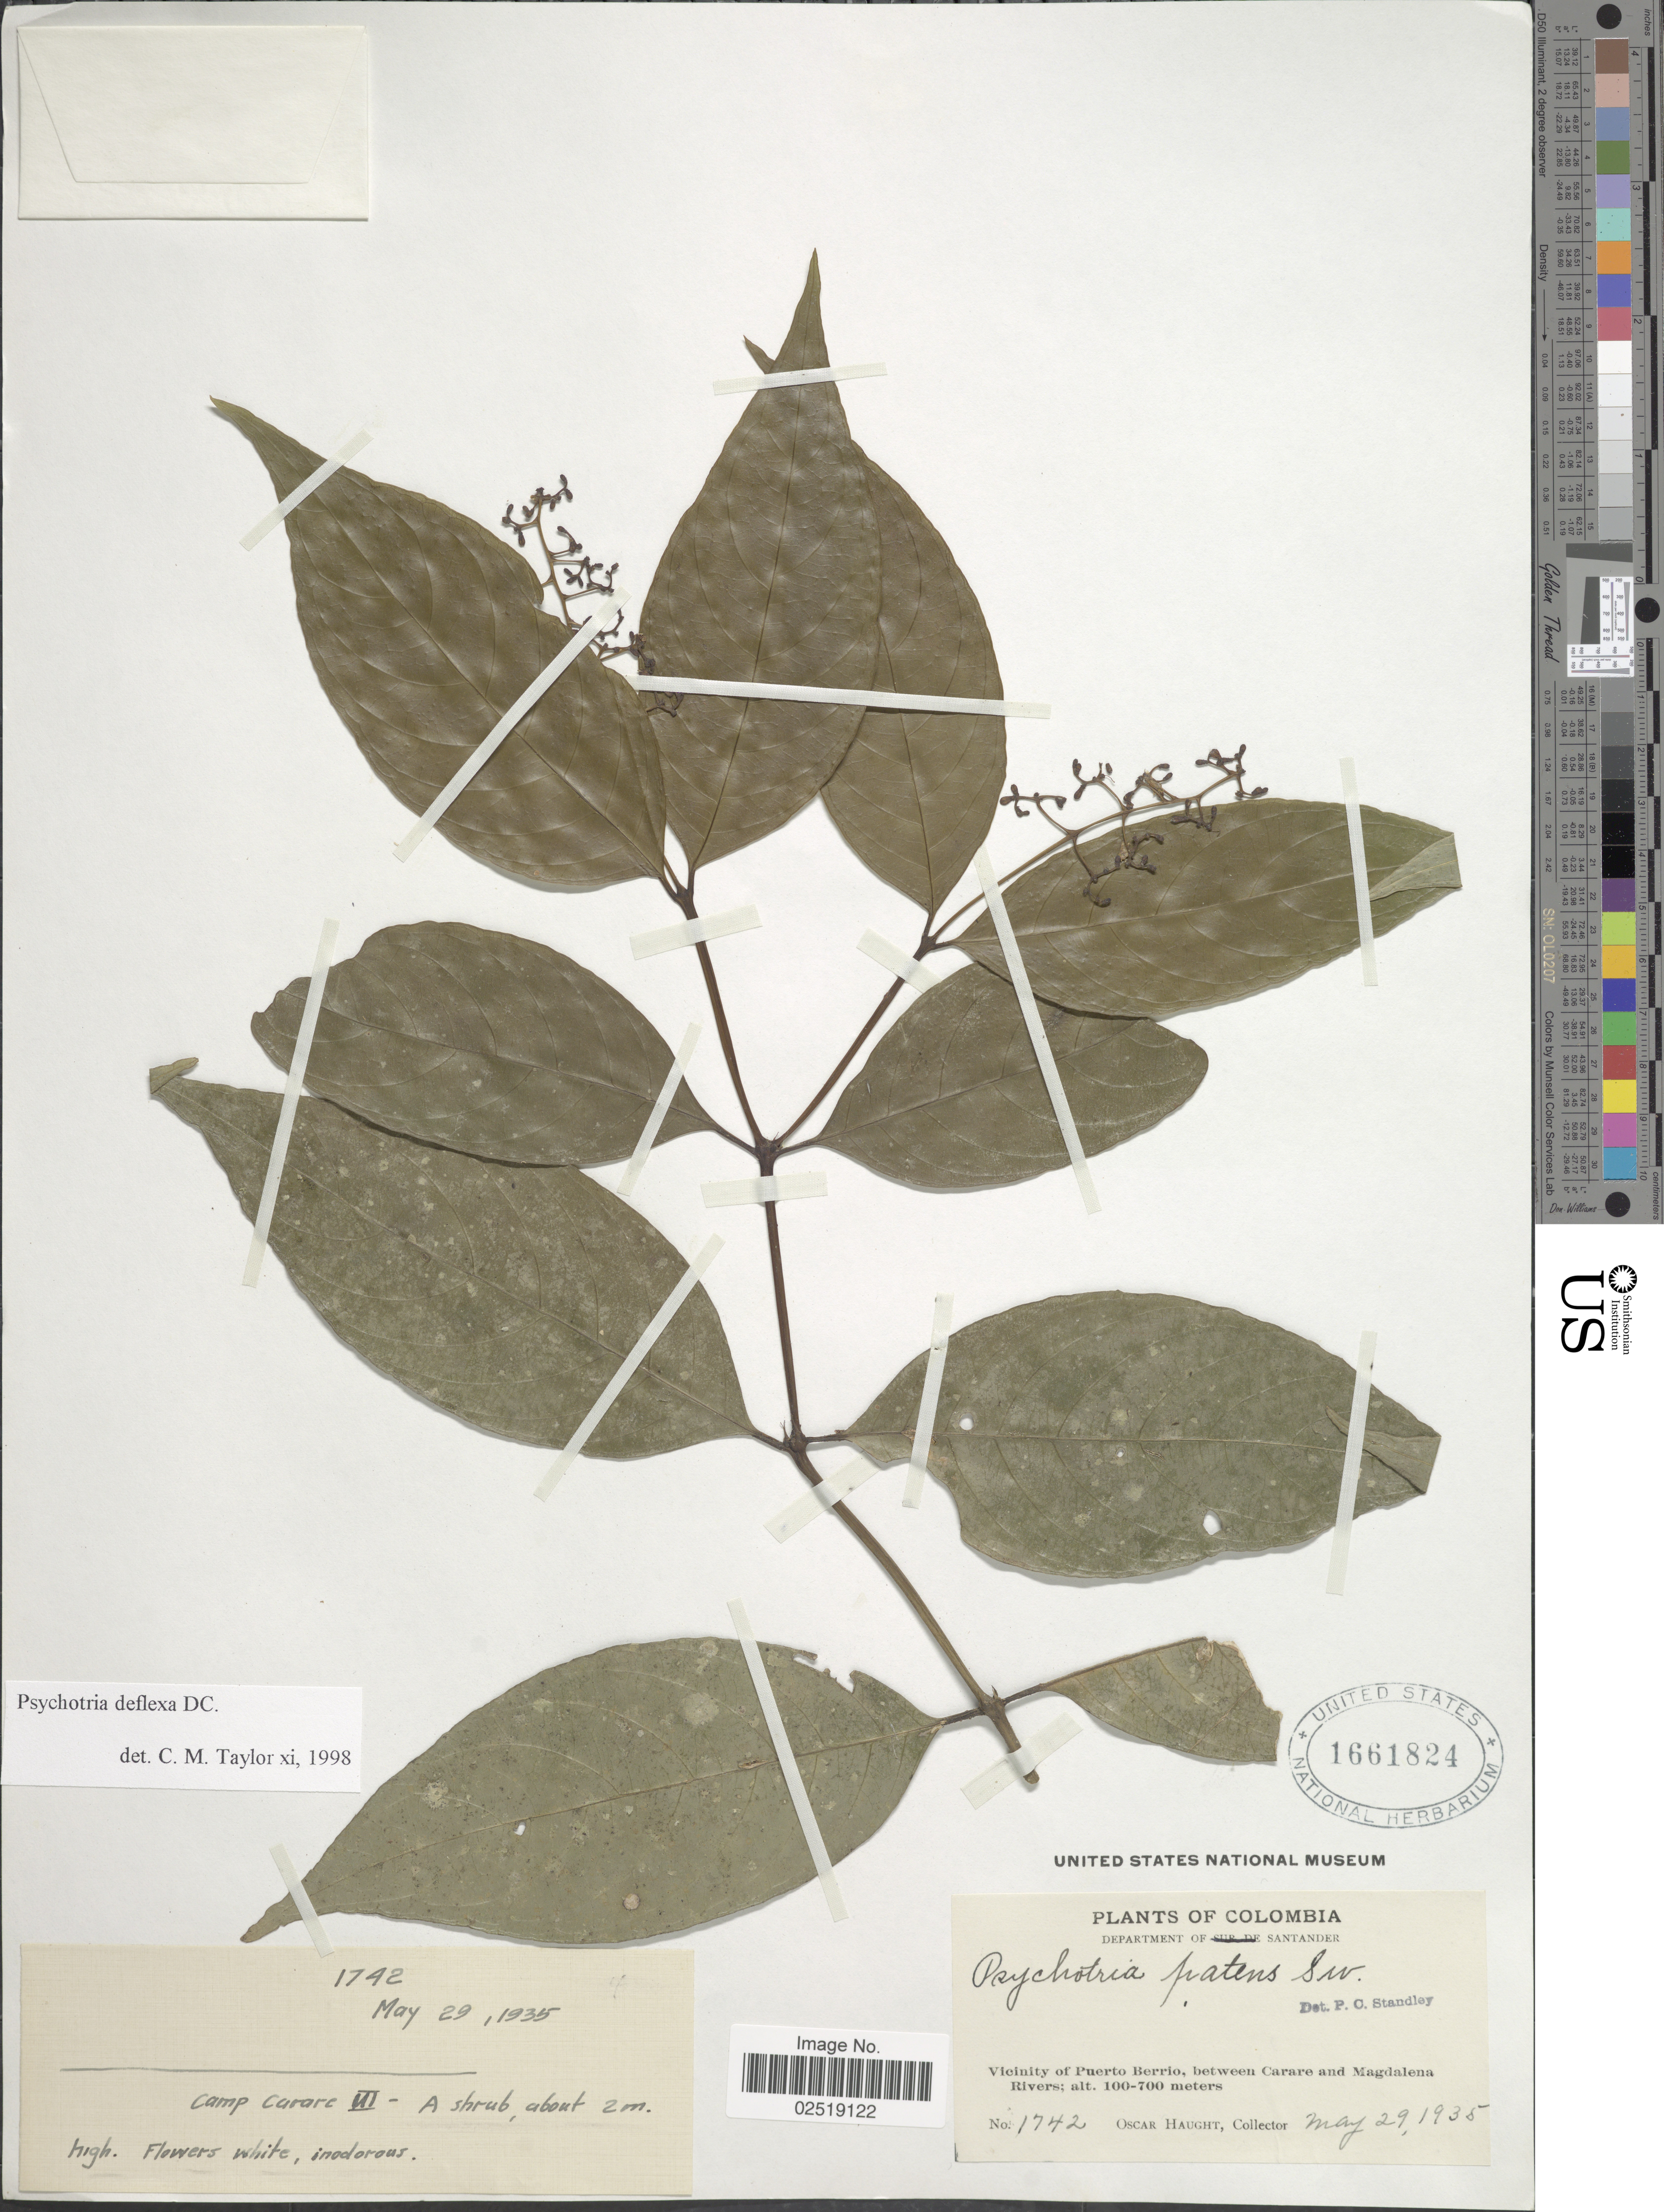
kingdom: Plantae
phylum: Tracheophyta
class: Magnoliopsida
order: Gentianales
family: Rubiaceae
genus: Psychotria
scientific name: Psychotria deflexa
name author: DC.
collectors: O. L. Haught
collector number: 1742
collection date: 1935-05-29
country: Colombia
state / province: Santander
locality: Department of Santander. Vicinity of Puerto Berrio, between Carare and Magdalena Rivers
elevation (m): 100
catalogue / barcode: US 1661824